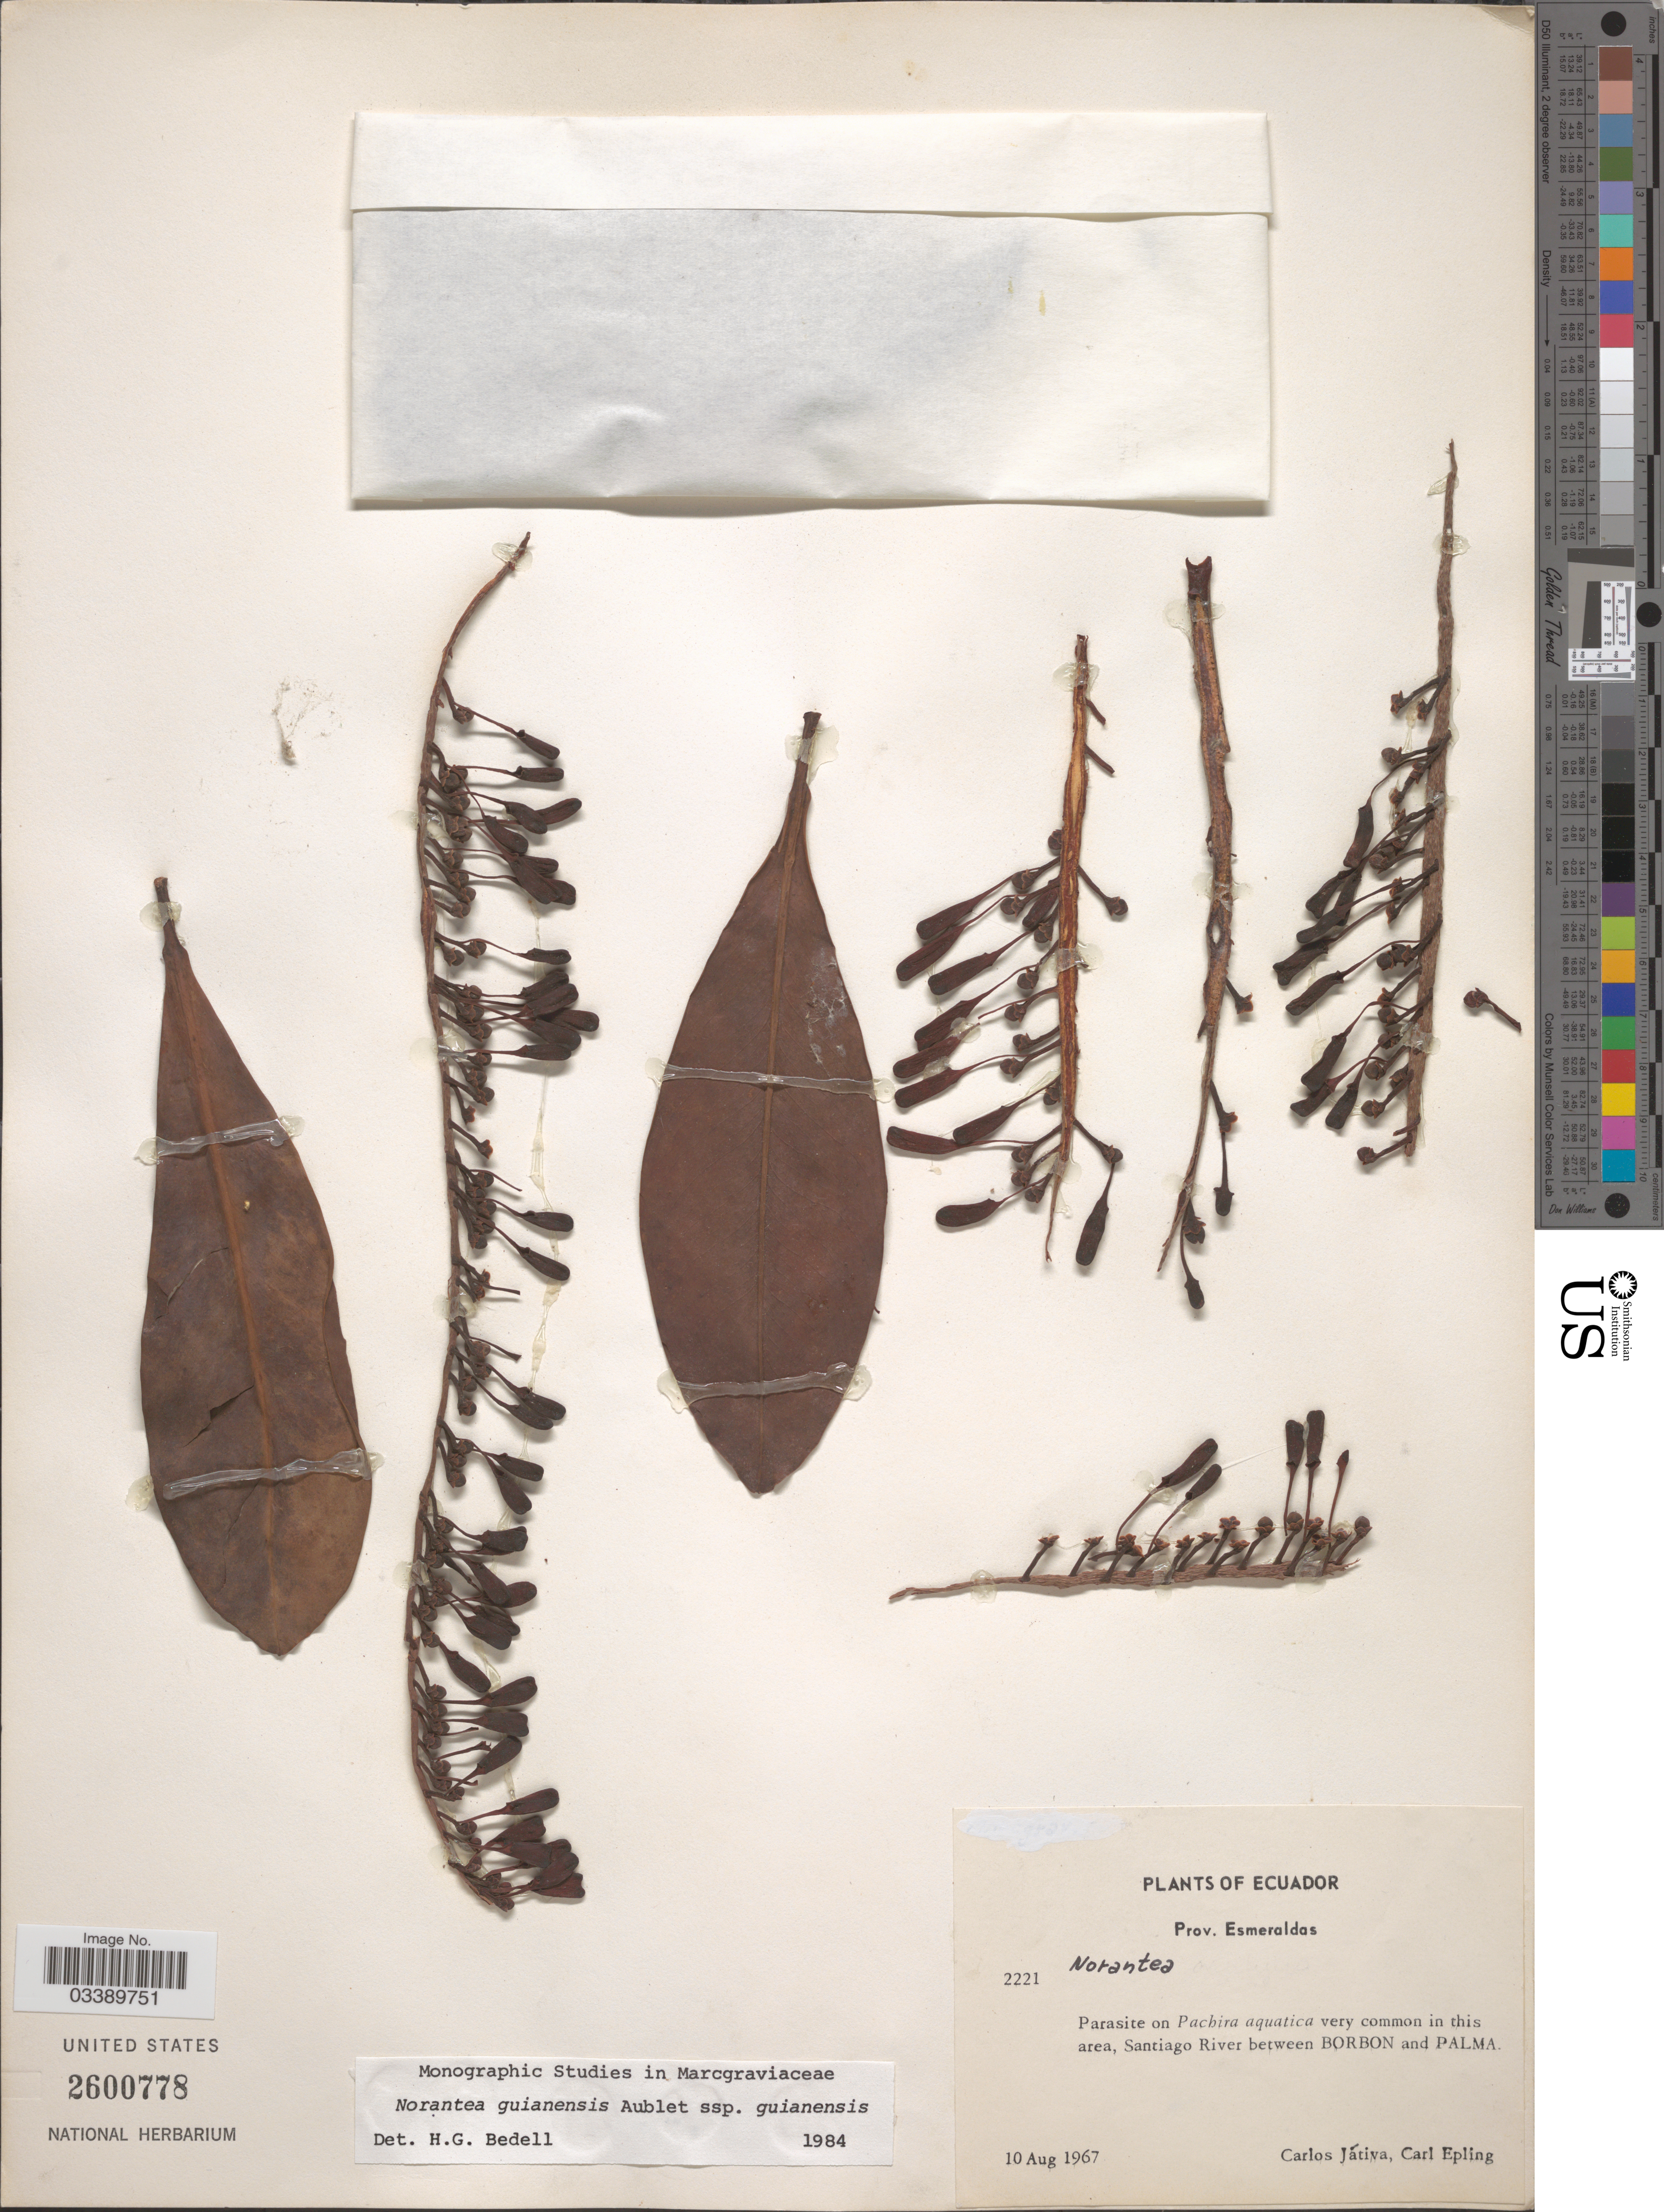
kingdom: Plantae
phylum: Tracheophyta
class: Magnoliopsida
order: Ericales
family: Marcgraviaceae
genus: Norantea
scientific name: Norantea guianensis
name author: Aubl.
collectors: C. D. Játiva & C. C. Epling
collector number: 2221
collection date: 1967-08-10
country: Ecuador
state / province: Esmeraldas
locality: Santiago River between Borbon and Palma.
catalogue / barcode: US 2600778